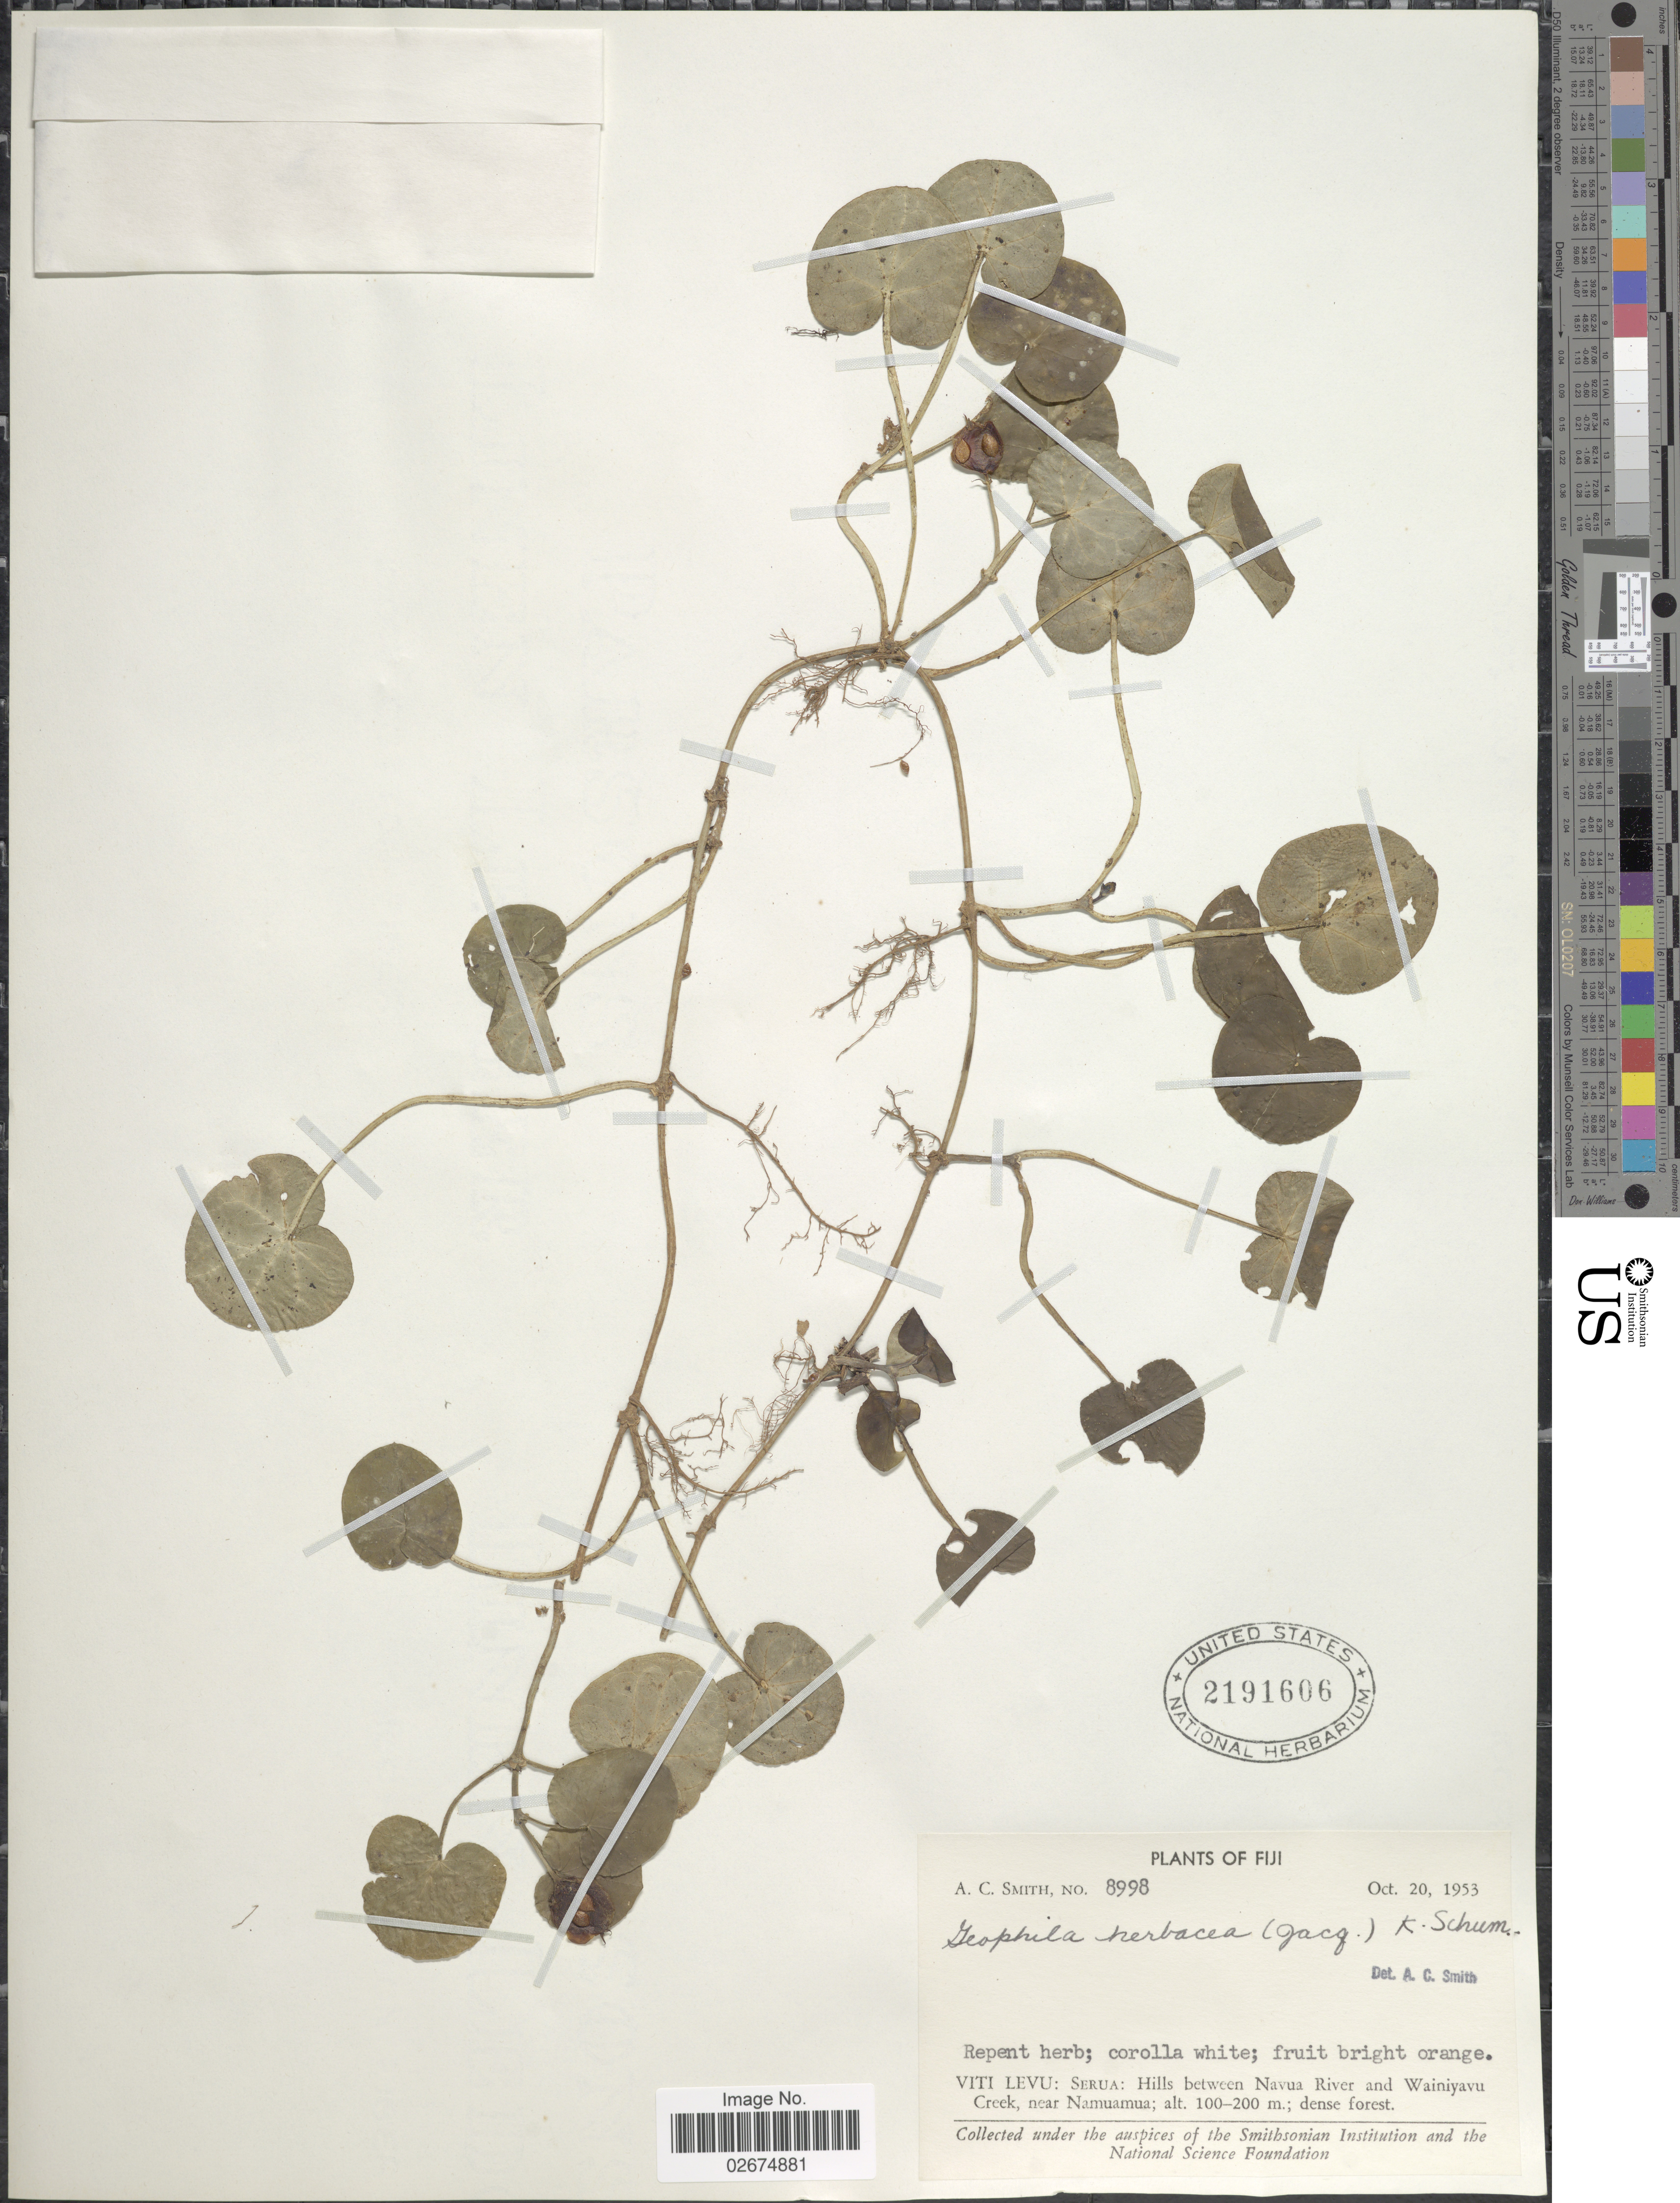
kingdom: Plantae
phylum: Tracheophyta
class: Magnoliopsida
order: Gentianales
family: Rubiaceae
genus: Geophila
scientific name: Geophila repens var. asiatica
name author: (Cham. & Schltdl.) Fosberg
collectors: A. C. Smith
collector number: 8998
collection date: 1953-10-20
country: Fiji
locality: Viti Levu: Serua: Hills between Navua River and Wainiyavu Creek, near Namuamua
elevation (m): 100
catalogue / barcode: US 2191606